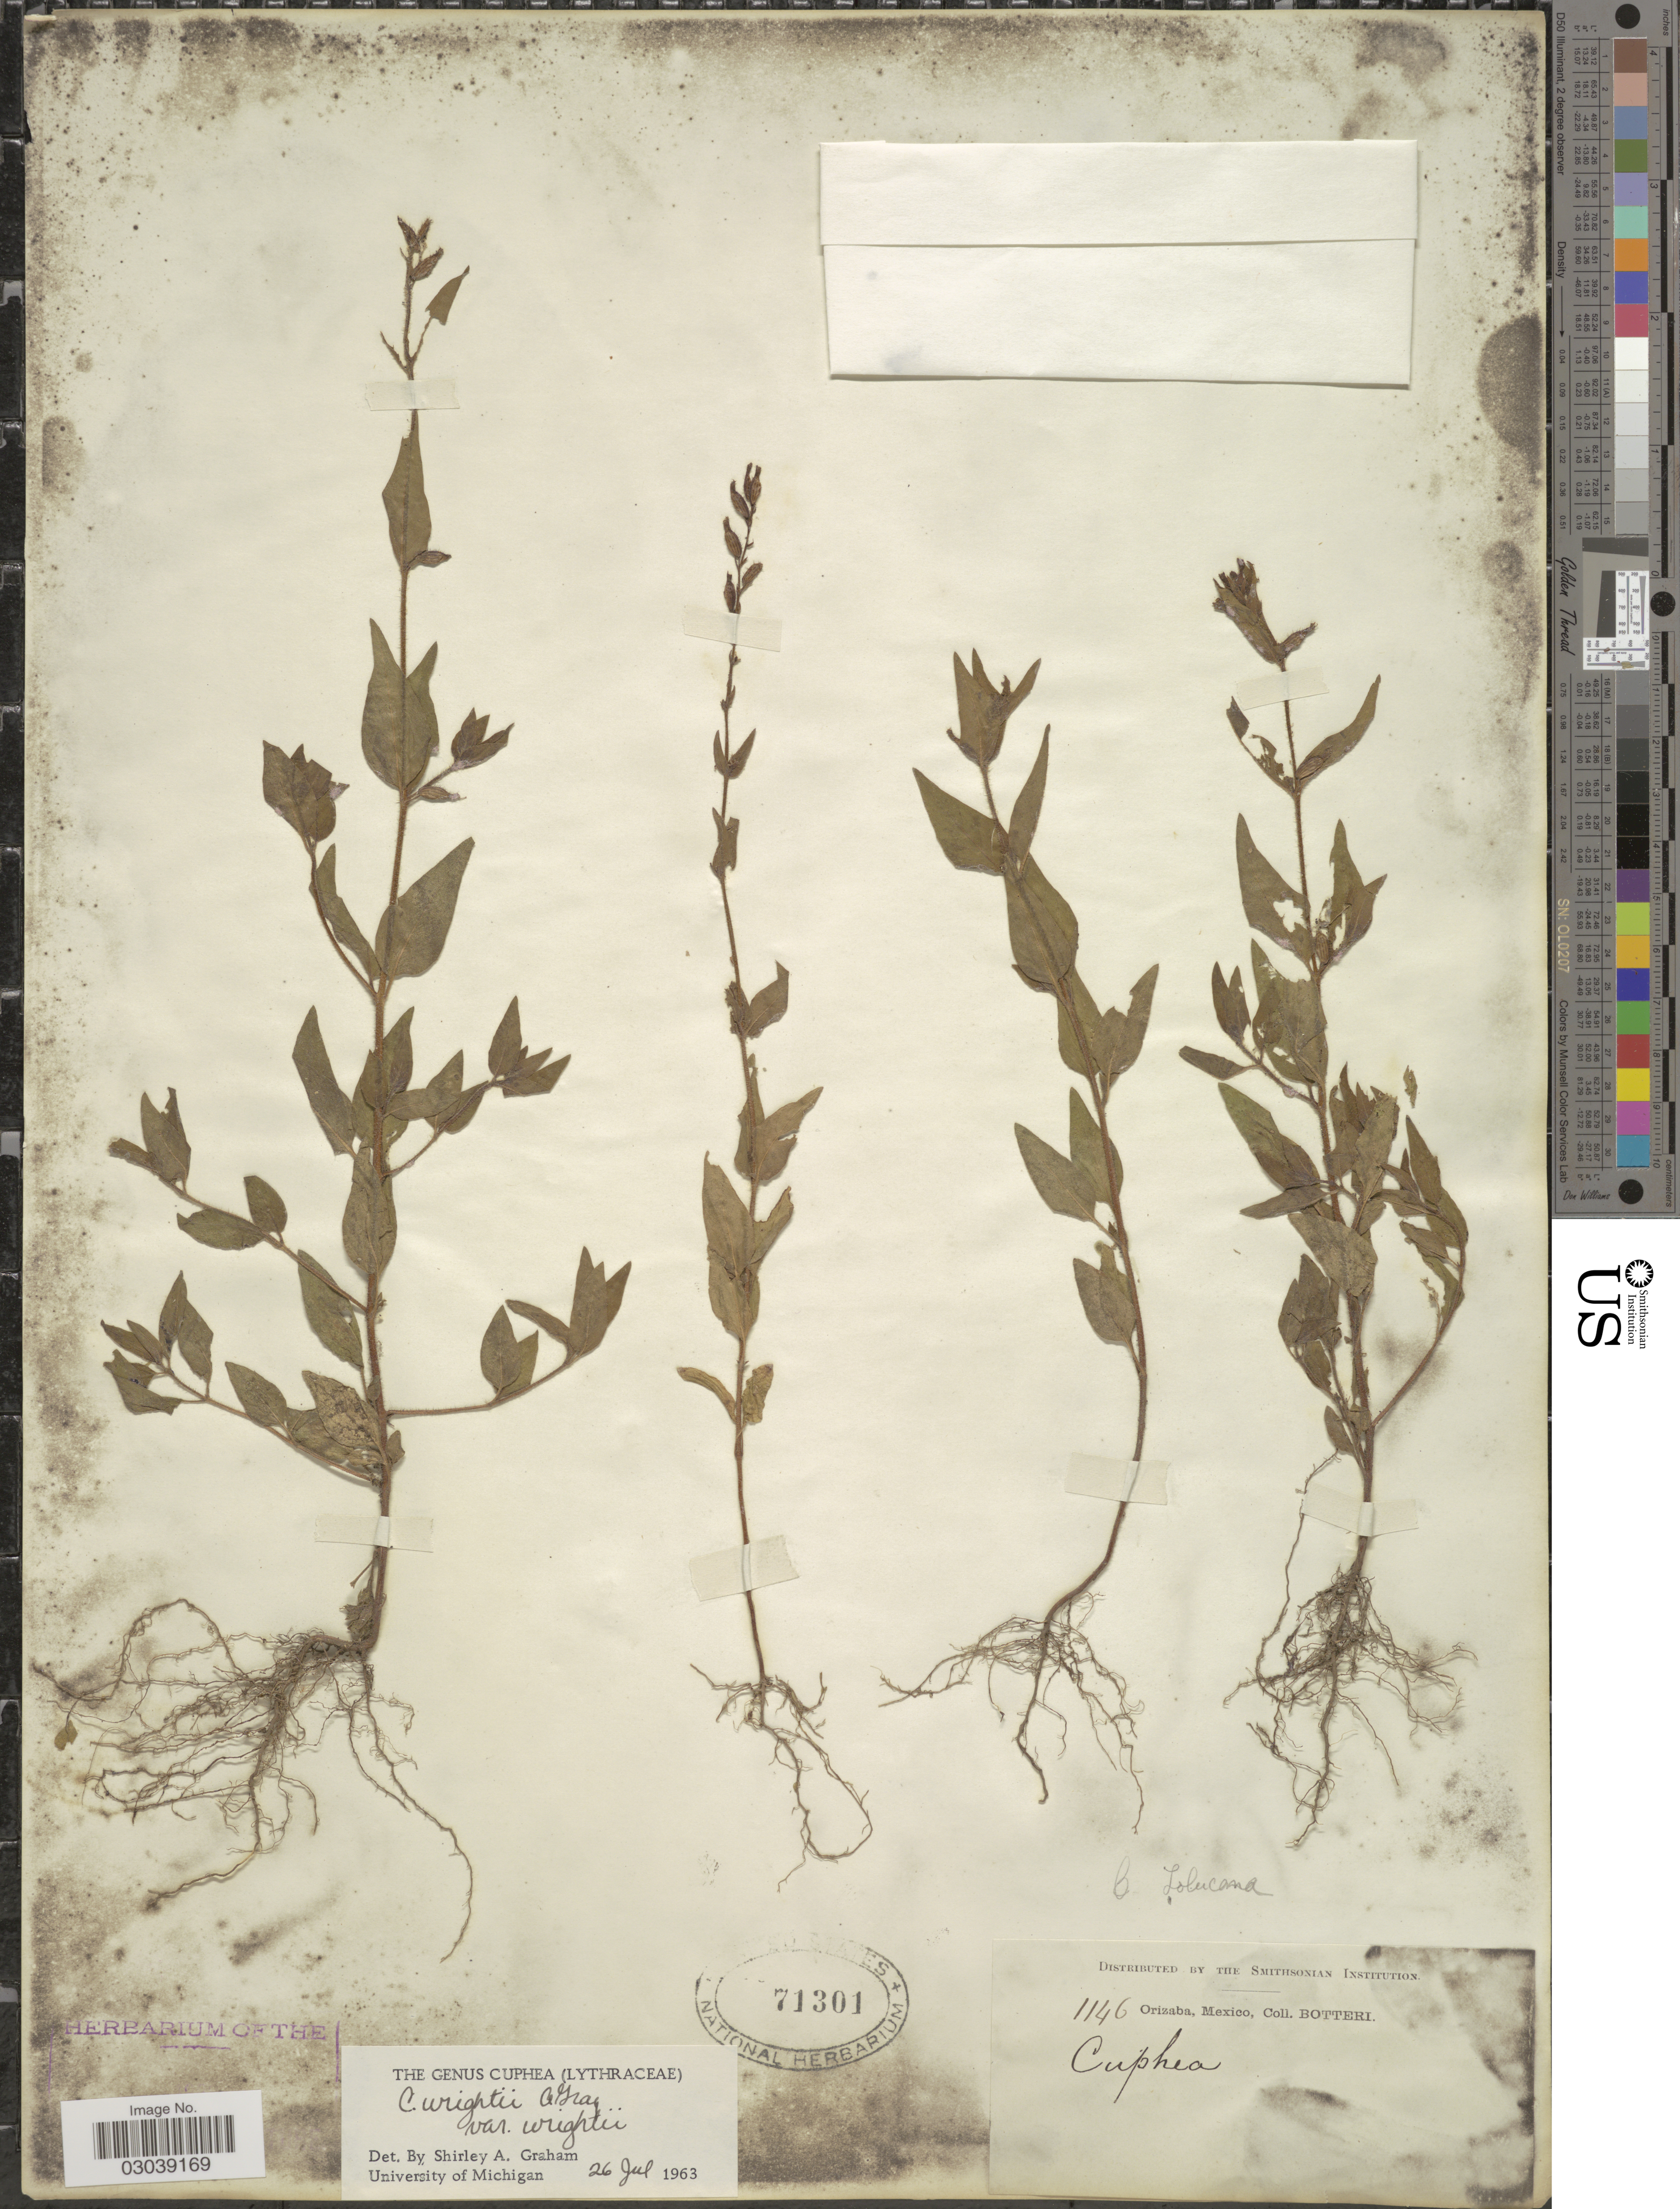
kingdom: Plantae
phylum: Tracheophyta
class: Magnoliopsida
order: Myrtales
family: Lythraceae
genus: Cuphea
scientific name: Cuphea wrightii var. wrightii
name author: A. Gray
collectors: -. Botteri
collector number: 1146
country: Mexico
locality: Orizaba.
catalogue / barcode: US 71301